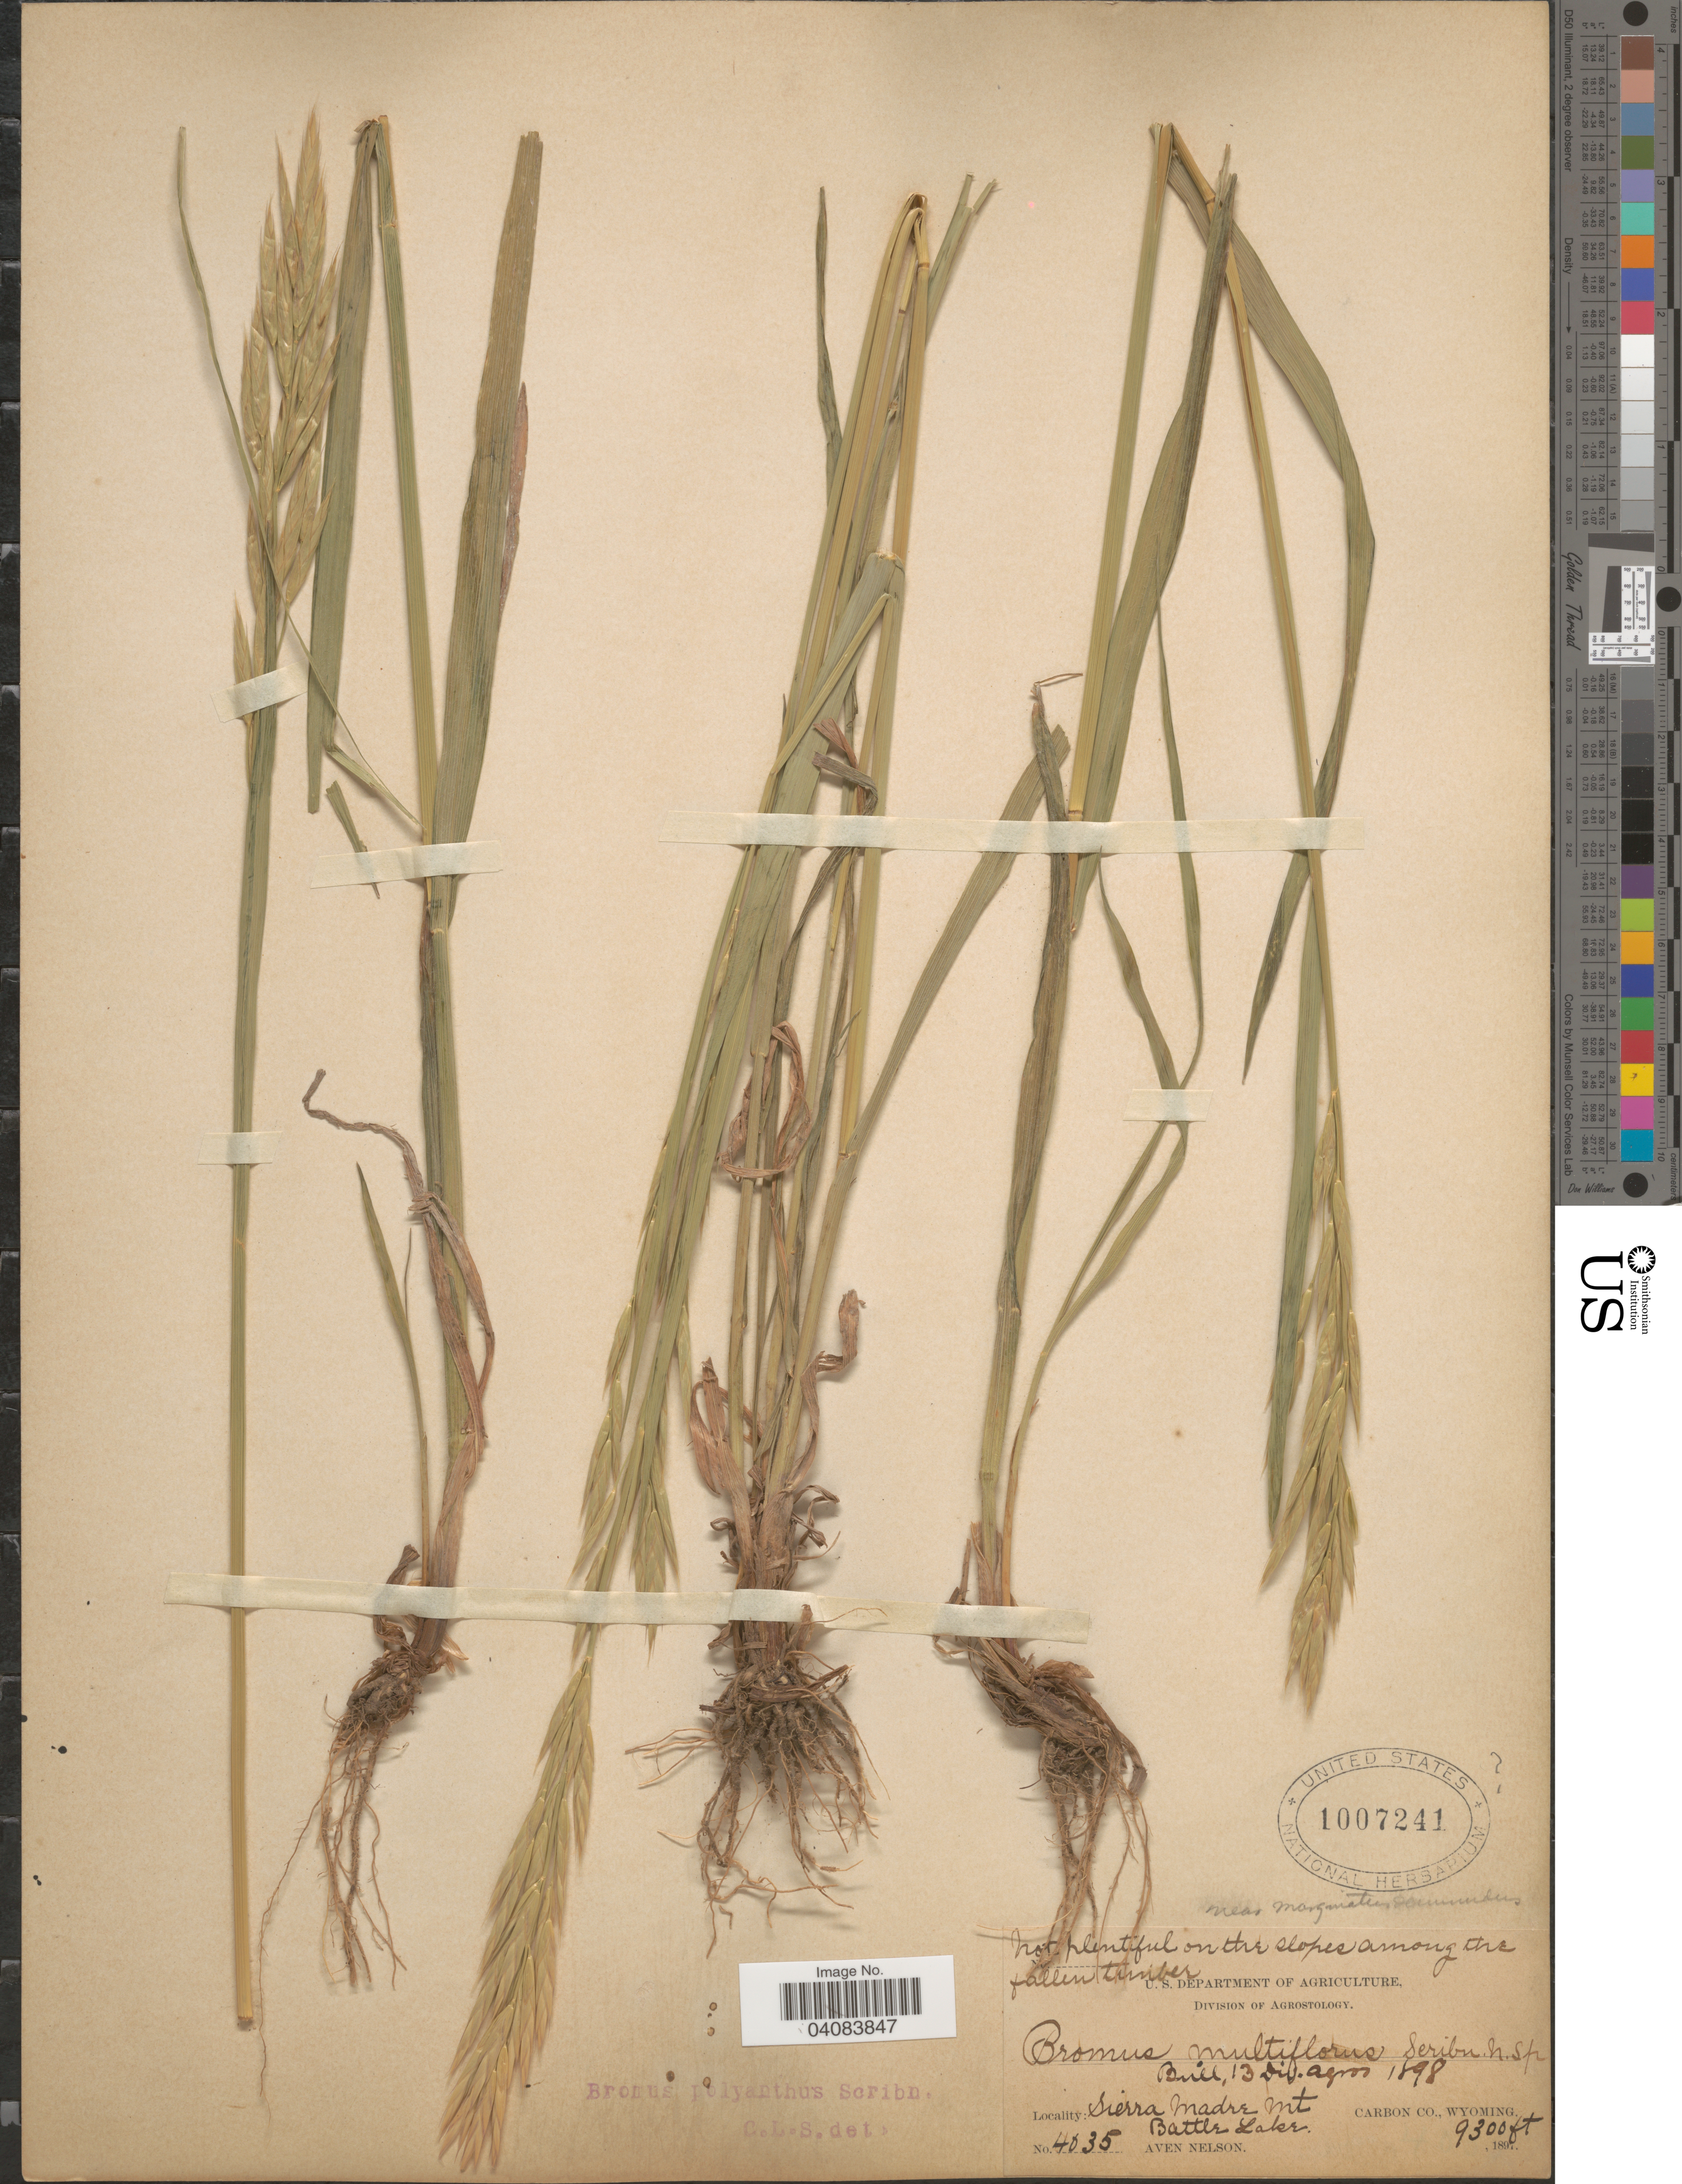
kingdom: Plantae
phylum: Tracheophyta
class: Liliopsida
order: Poales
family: Poaceae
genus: Bromus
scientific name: Bromus polyanthus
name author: Scribn. ex Shear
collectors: A. Nelson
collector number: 4035*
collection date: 1897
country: United States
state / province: Wyoming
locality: Sierra Madre Mt. Battle Lake. Carbon Co.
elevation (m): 2835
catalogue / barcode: US 1007241